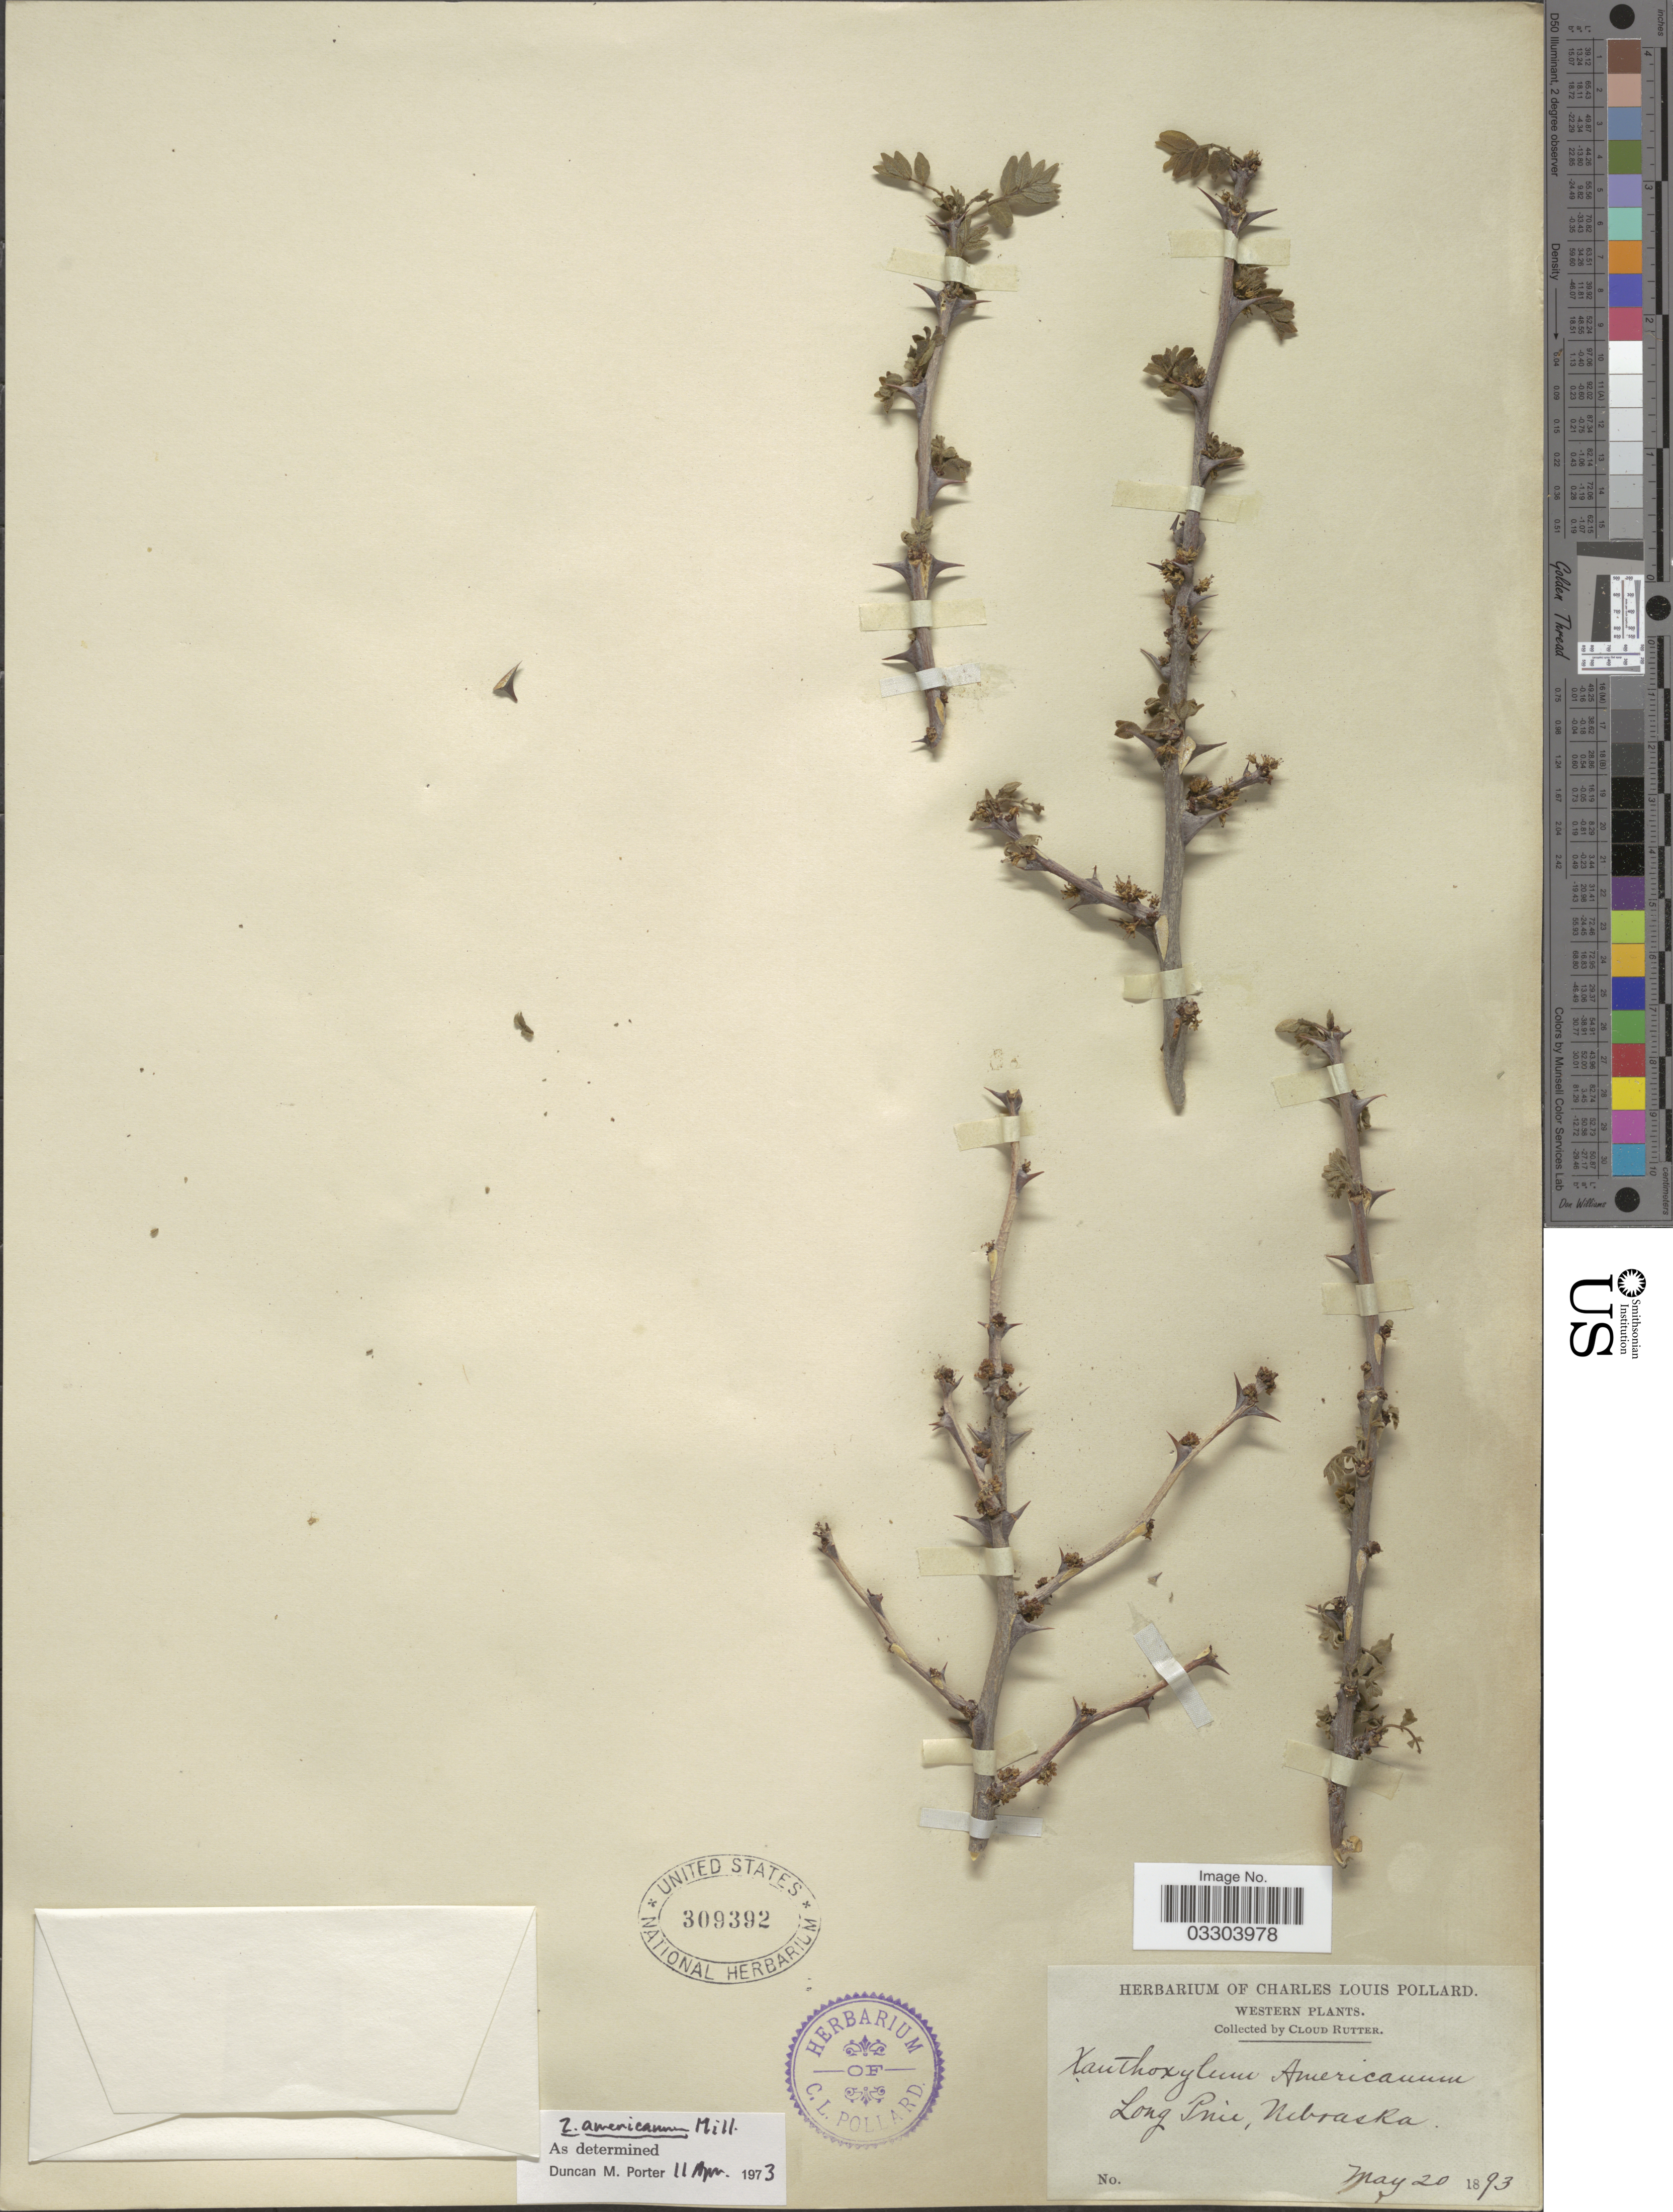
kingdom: Plantae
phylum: Tracheophyta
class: Magnoliopsida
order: Sapindales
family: Rutaceae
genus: Zanthoxylum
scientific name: Zanthoxylum americanum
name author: Mill.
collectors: C. Rutter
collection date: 1893-05-20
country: United States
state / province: Nebraska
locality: Western. Long Pine.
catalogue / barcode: US 309392